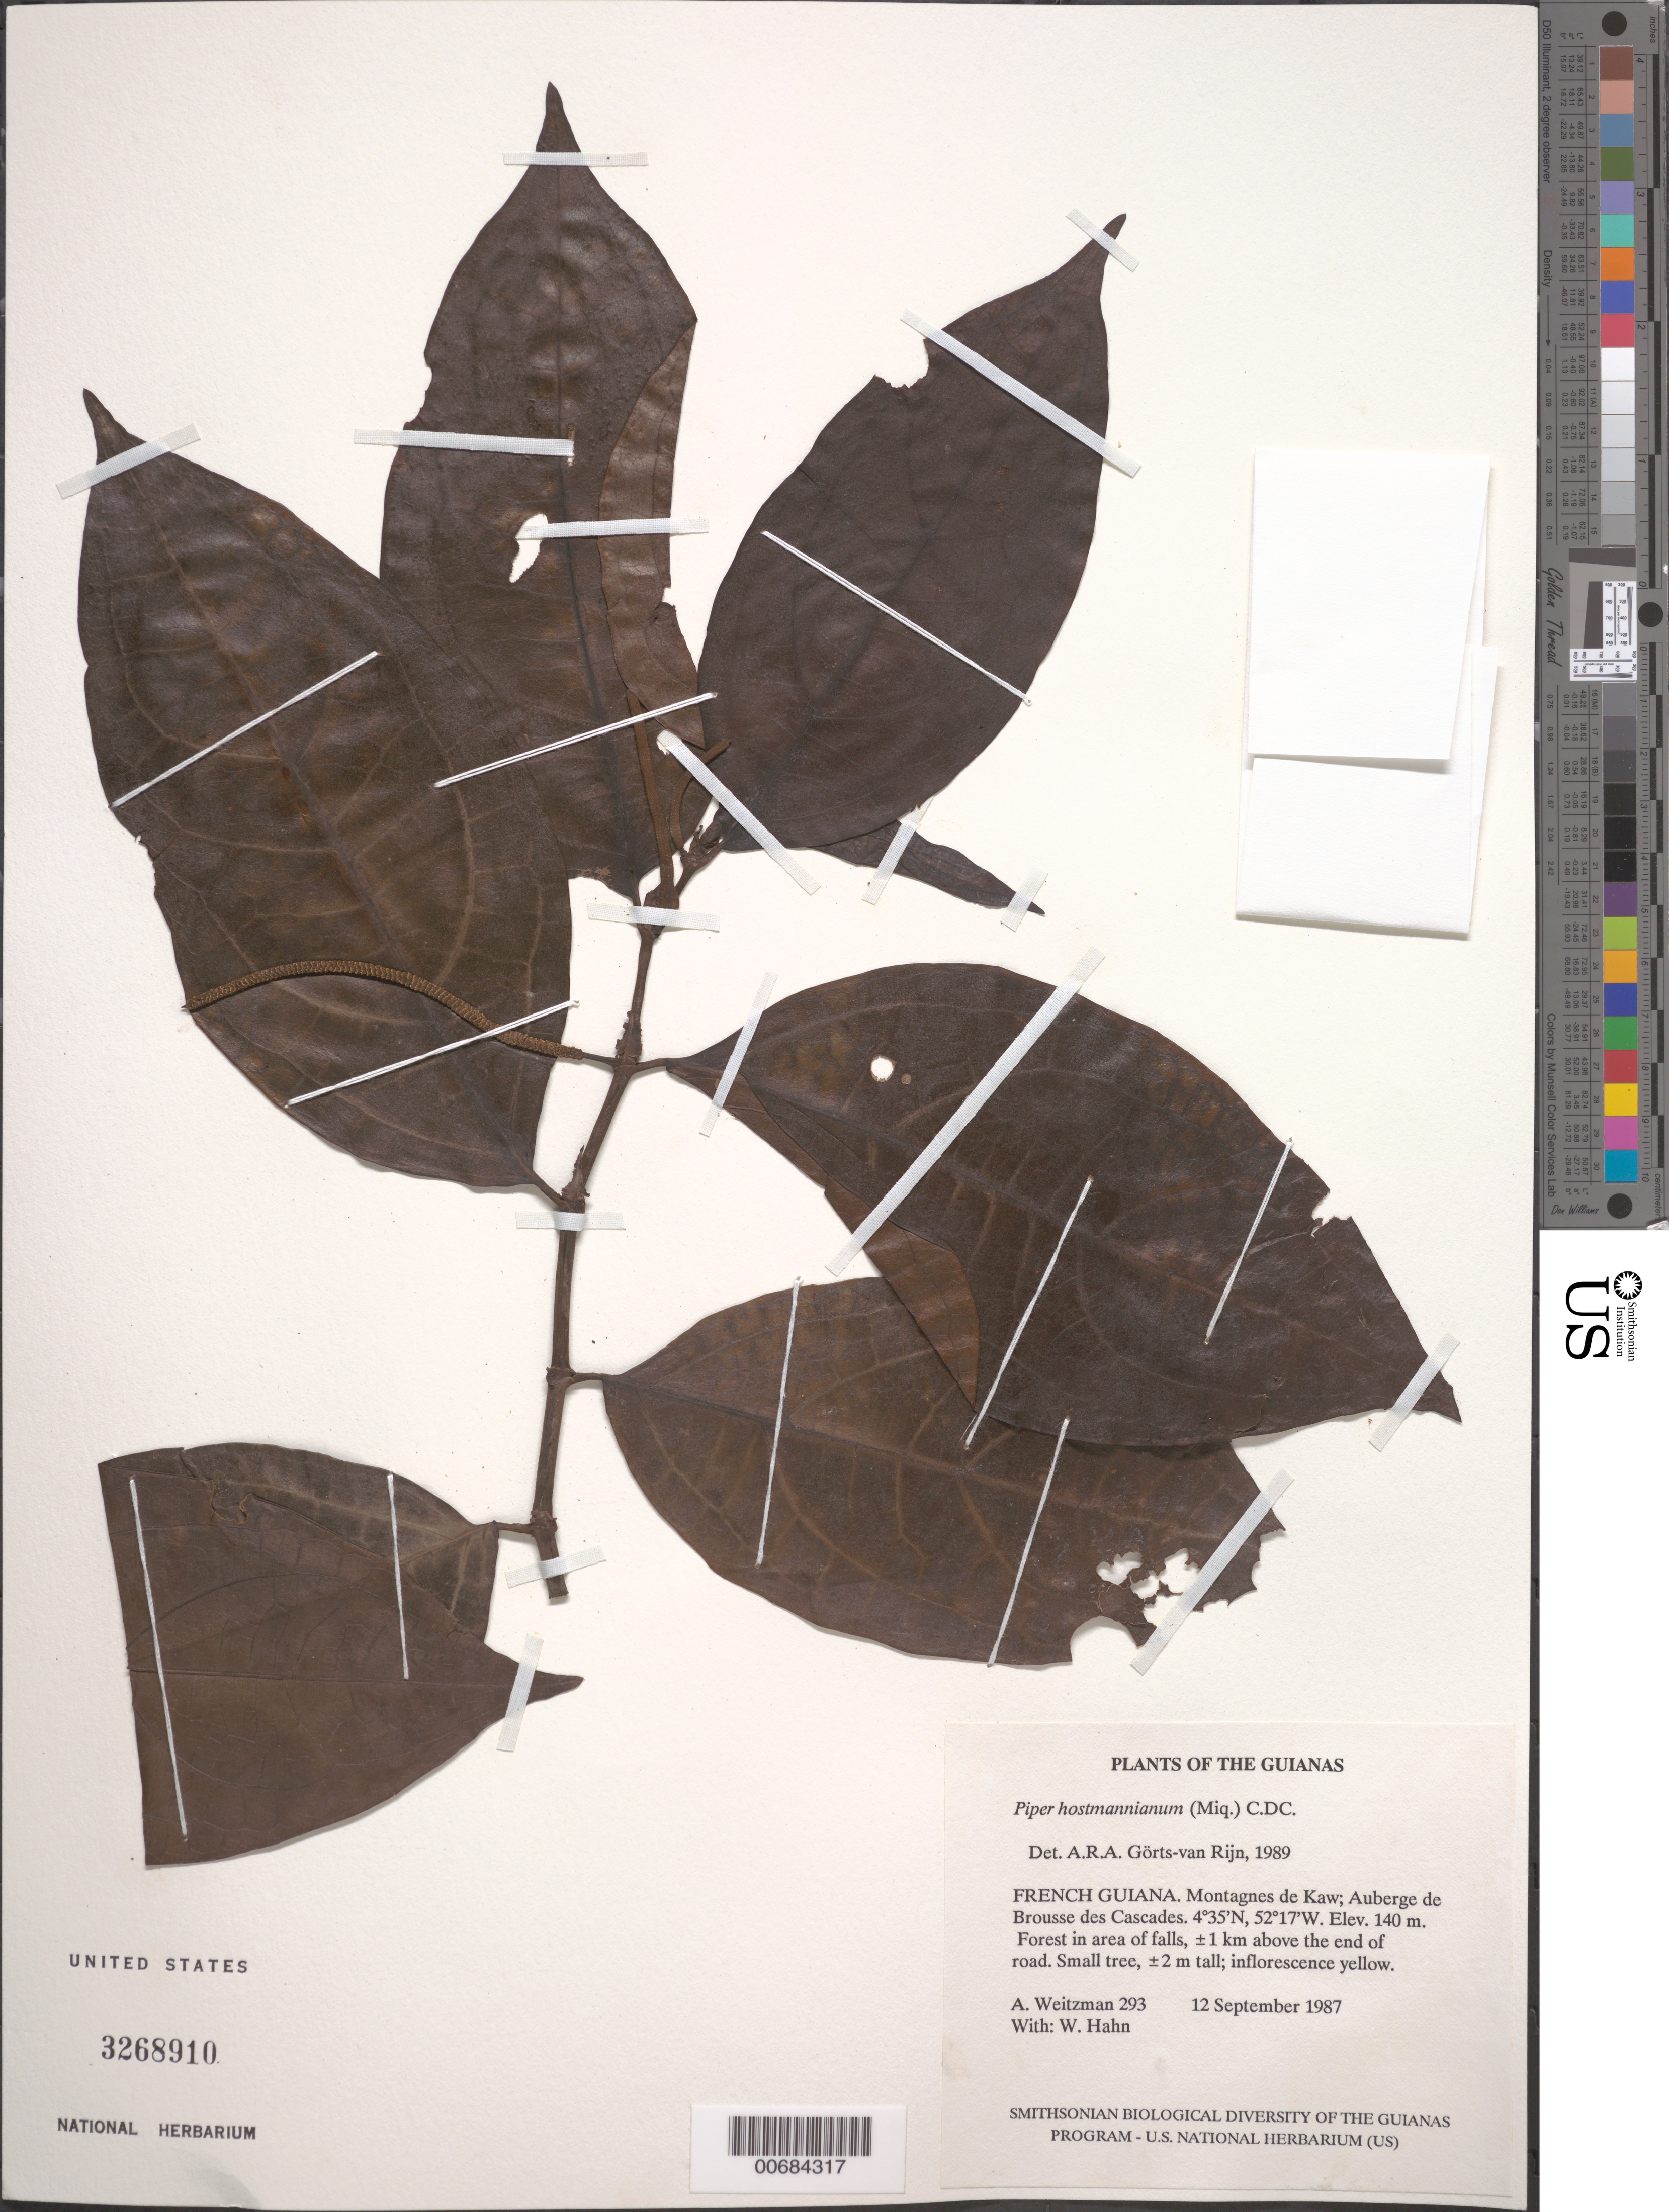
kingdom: Plantae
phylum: Tracheophyta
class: Magnoliopsida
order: Piperales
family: Piperaceae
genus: Piper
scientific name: Piper hostmannianum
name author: (Miq.) C. DC.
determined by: Görts-van Rijn, A. R. A.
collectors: A. L. Weitzman & W. Hahn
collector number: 293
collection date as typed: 12 September 1987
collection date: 1987-09-12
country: French Guiana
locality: Montagnes de Kaw; Auberge de Brousse des Cascades. ±1 km above the end of road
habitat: Forest in area of falls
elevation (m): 140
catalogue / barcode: US 3268910